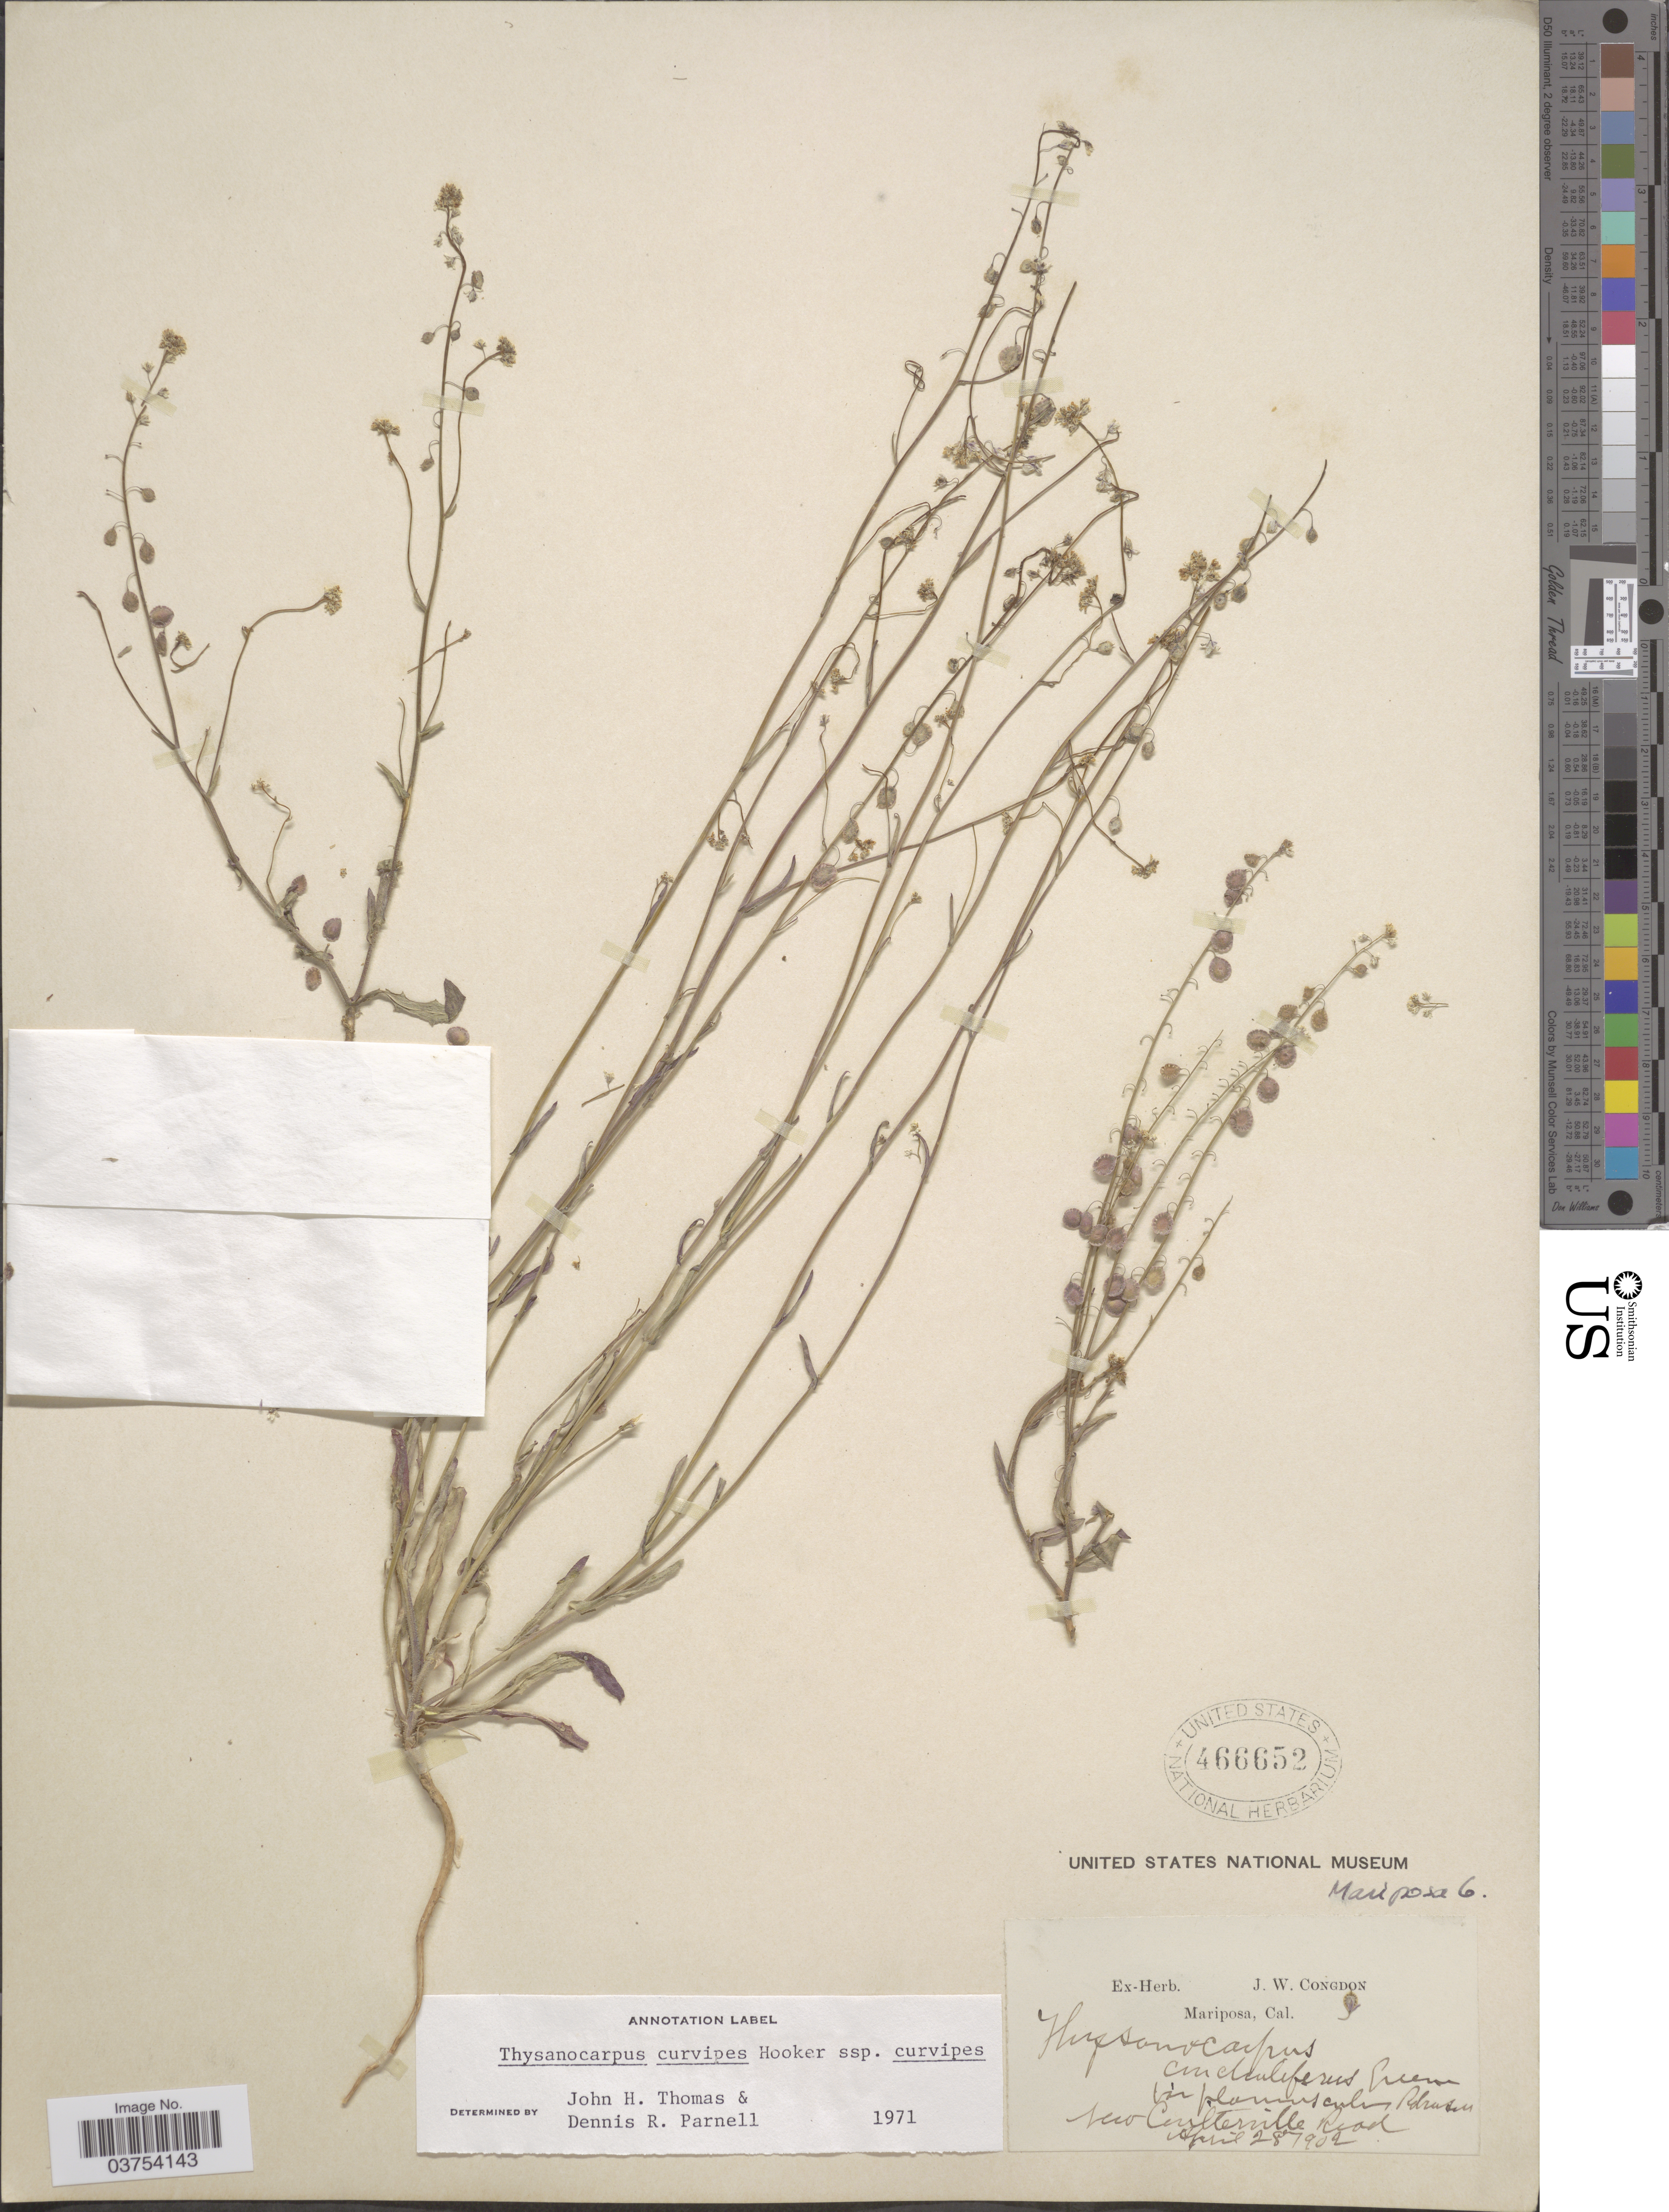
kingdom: Plantae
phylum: Tracheophyta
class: Magnoliopsida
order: Brassicales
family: Brassicaceae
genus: Thysanocarpus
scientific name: Thysanocarpus curvipes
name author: Hook.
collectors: ex herb. J. W. Congdon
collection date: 1902-04-28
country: United States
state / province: California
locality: New Coulterville Road.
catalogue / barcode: US 466652